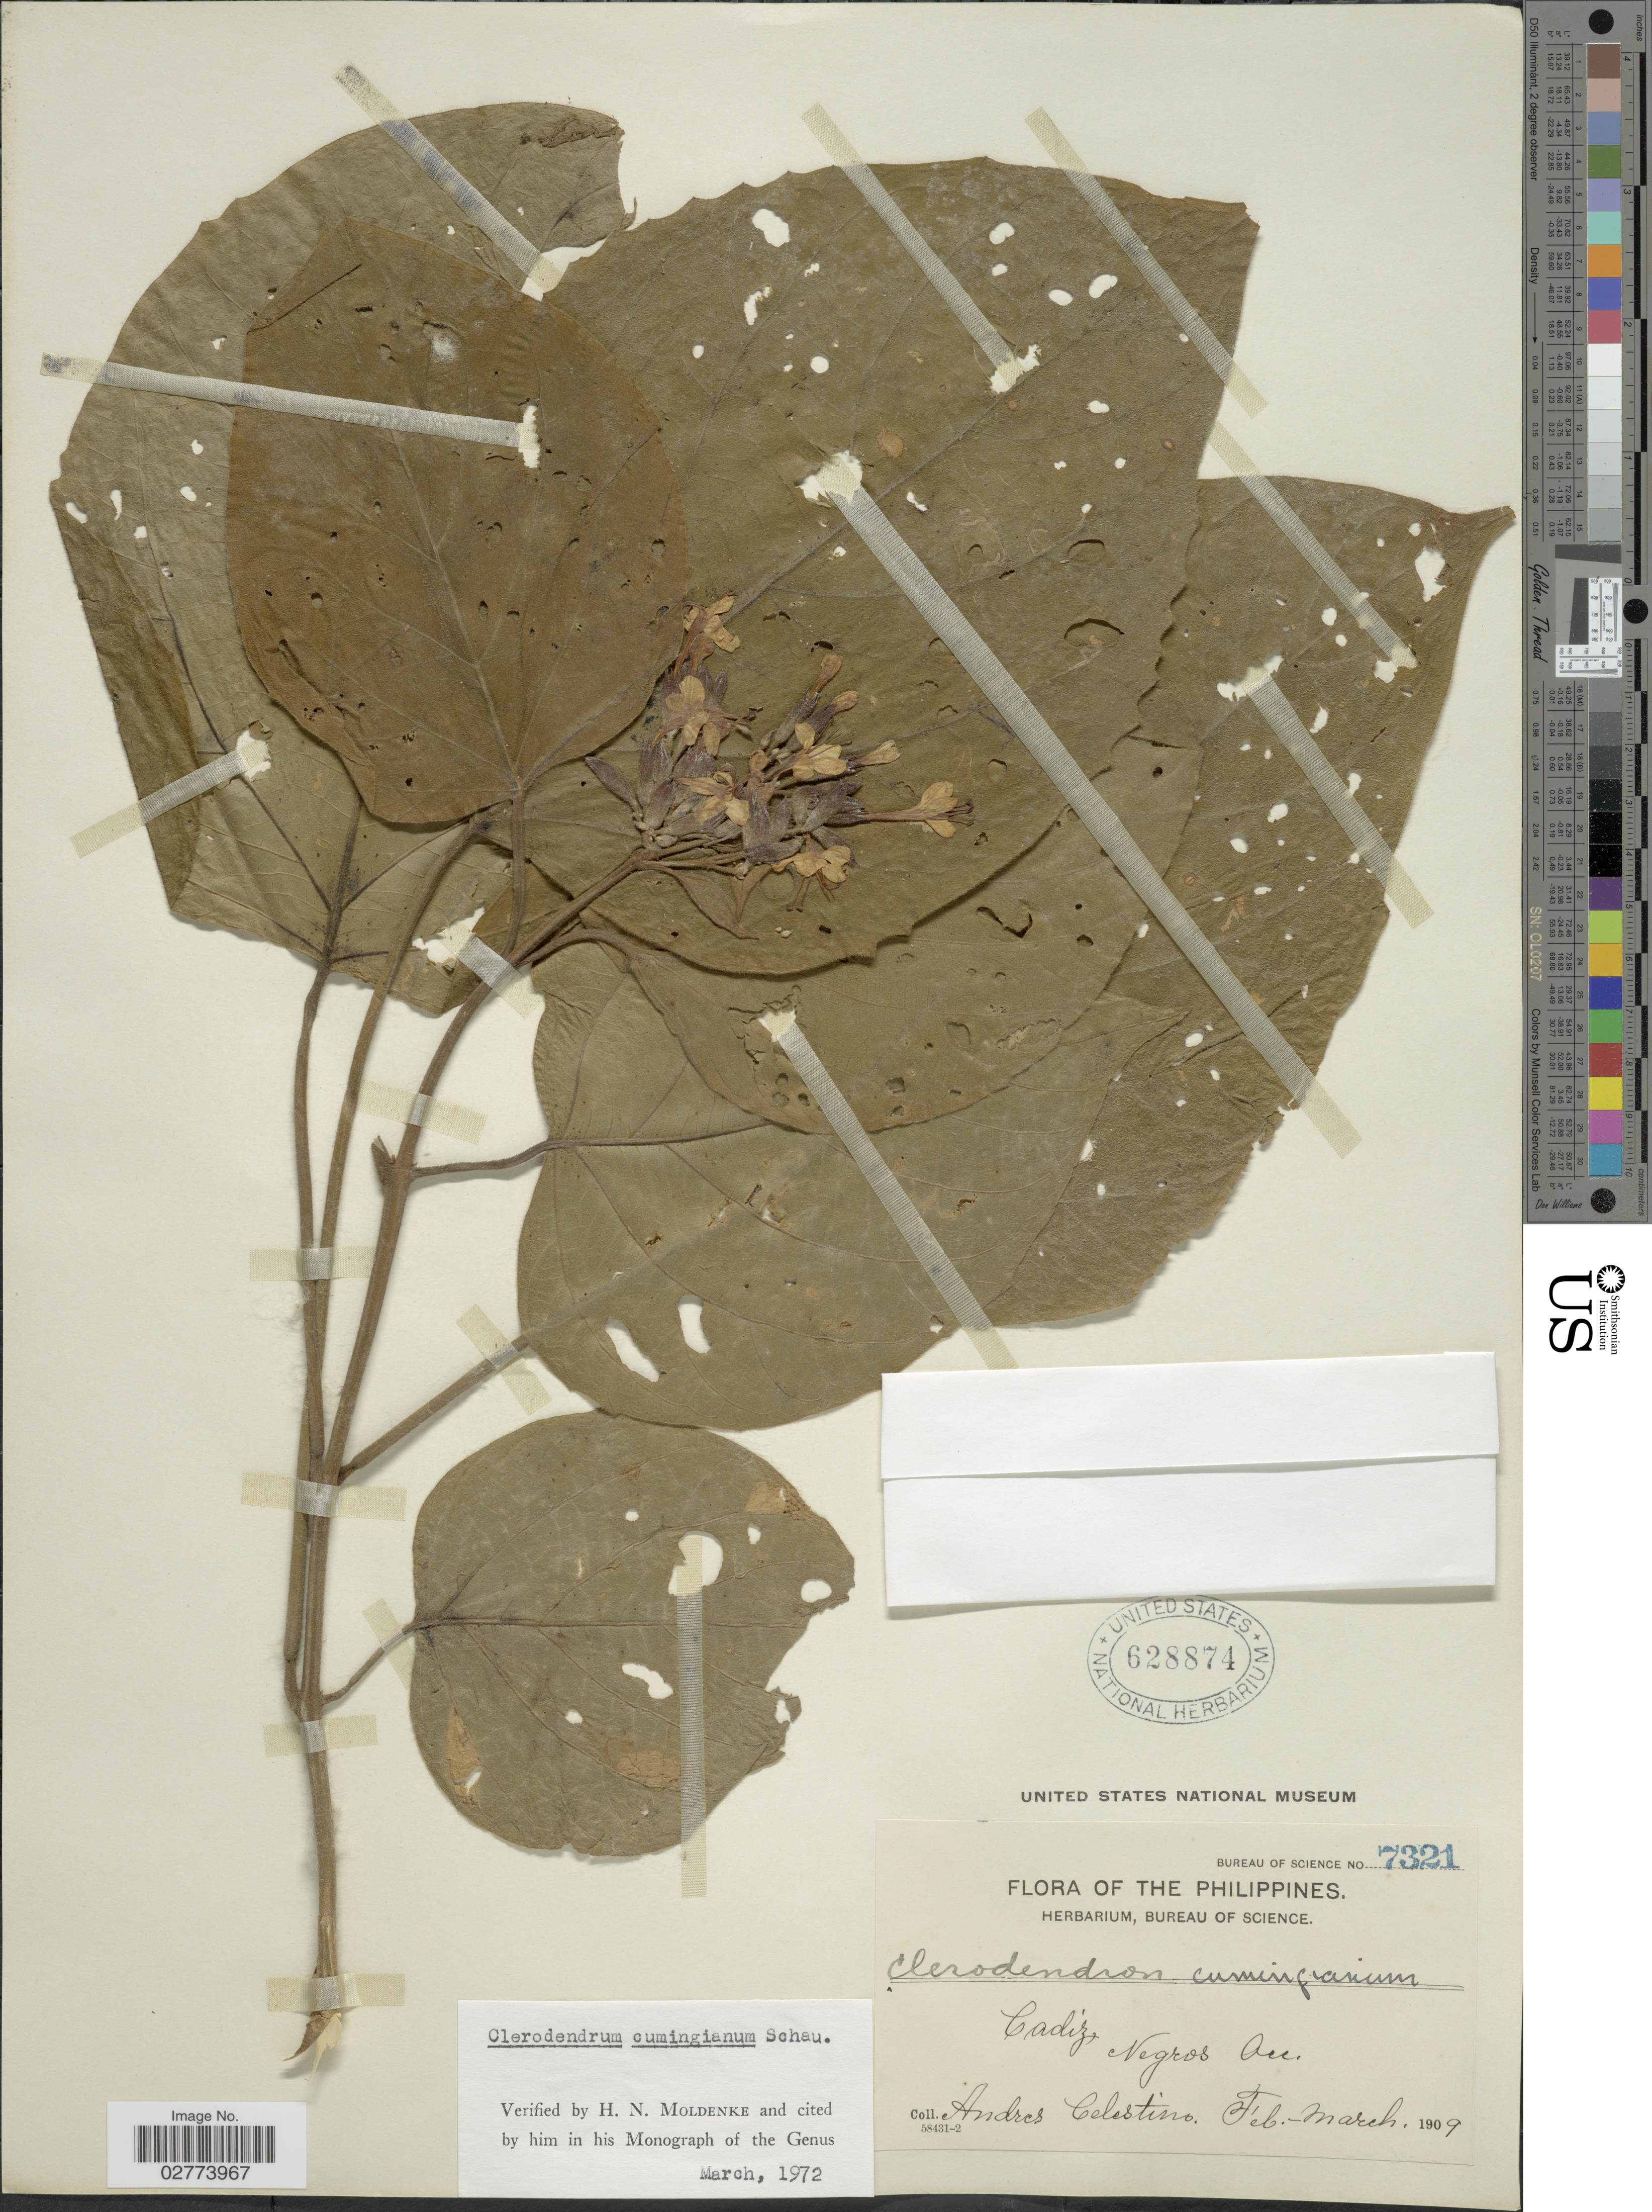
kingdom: Plantae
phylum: Tracheophyta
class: Magnoliopsida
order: Lamiales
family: Lamiaceae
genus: Clerodendrum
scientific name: Clerodendrum cumingianum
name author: Schauer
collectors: A. Celestino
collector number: Bureau of Science7321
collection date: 1909-02/1909-03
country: Philippines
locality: Cadiz, Negros Occ.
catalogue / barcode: US 628874